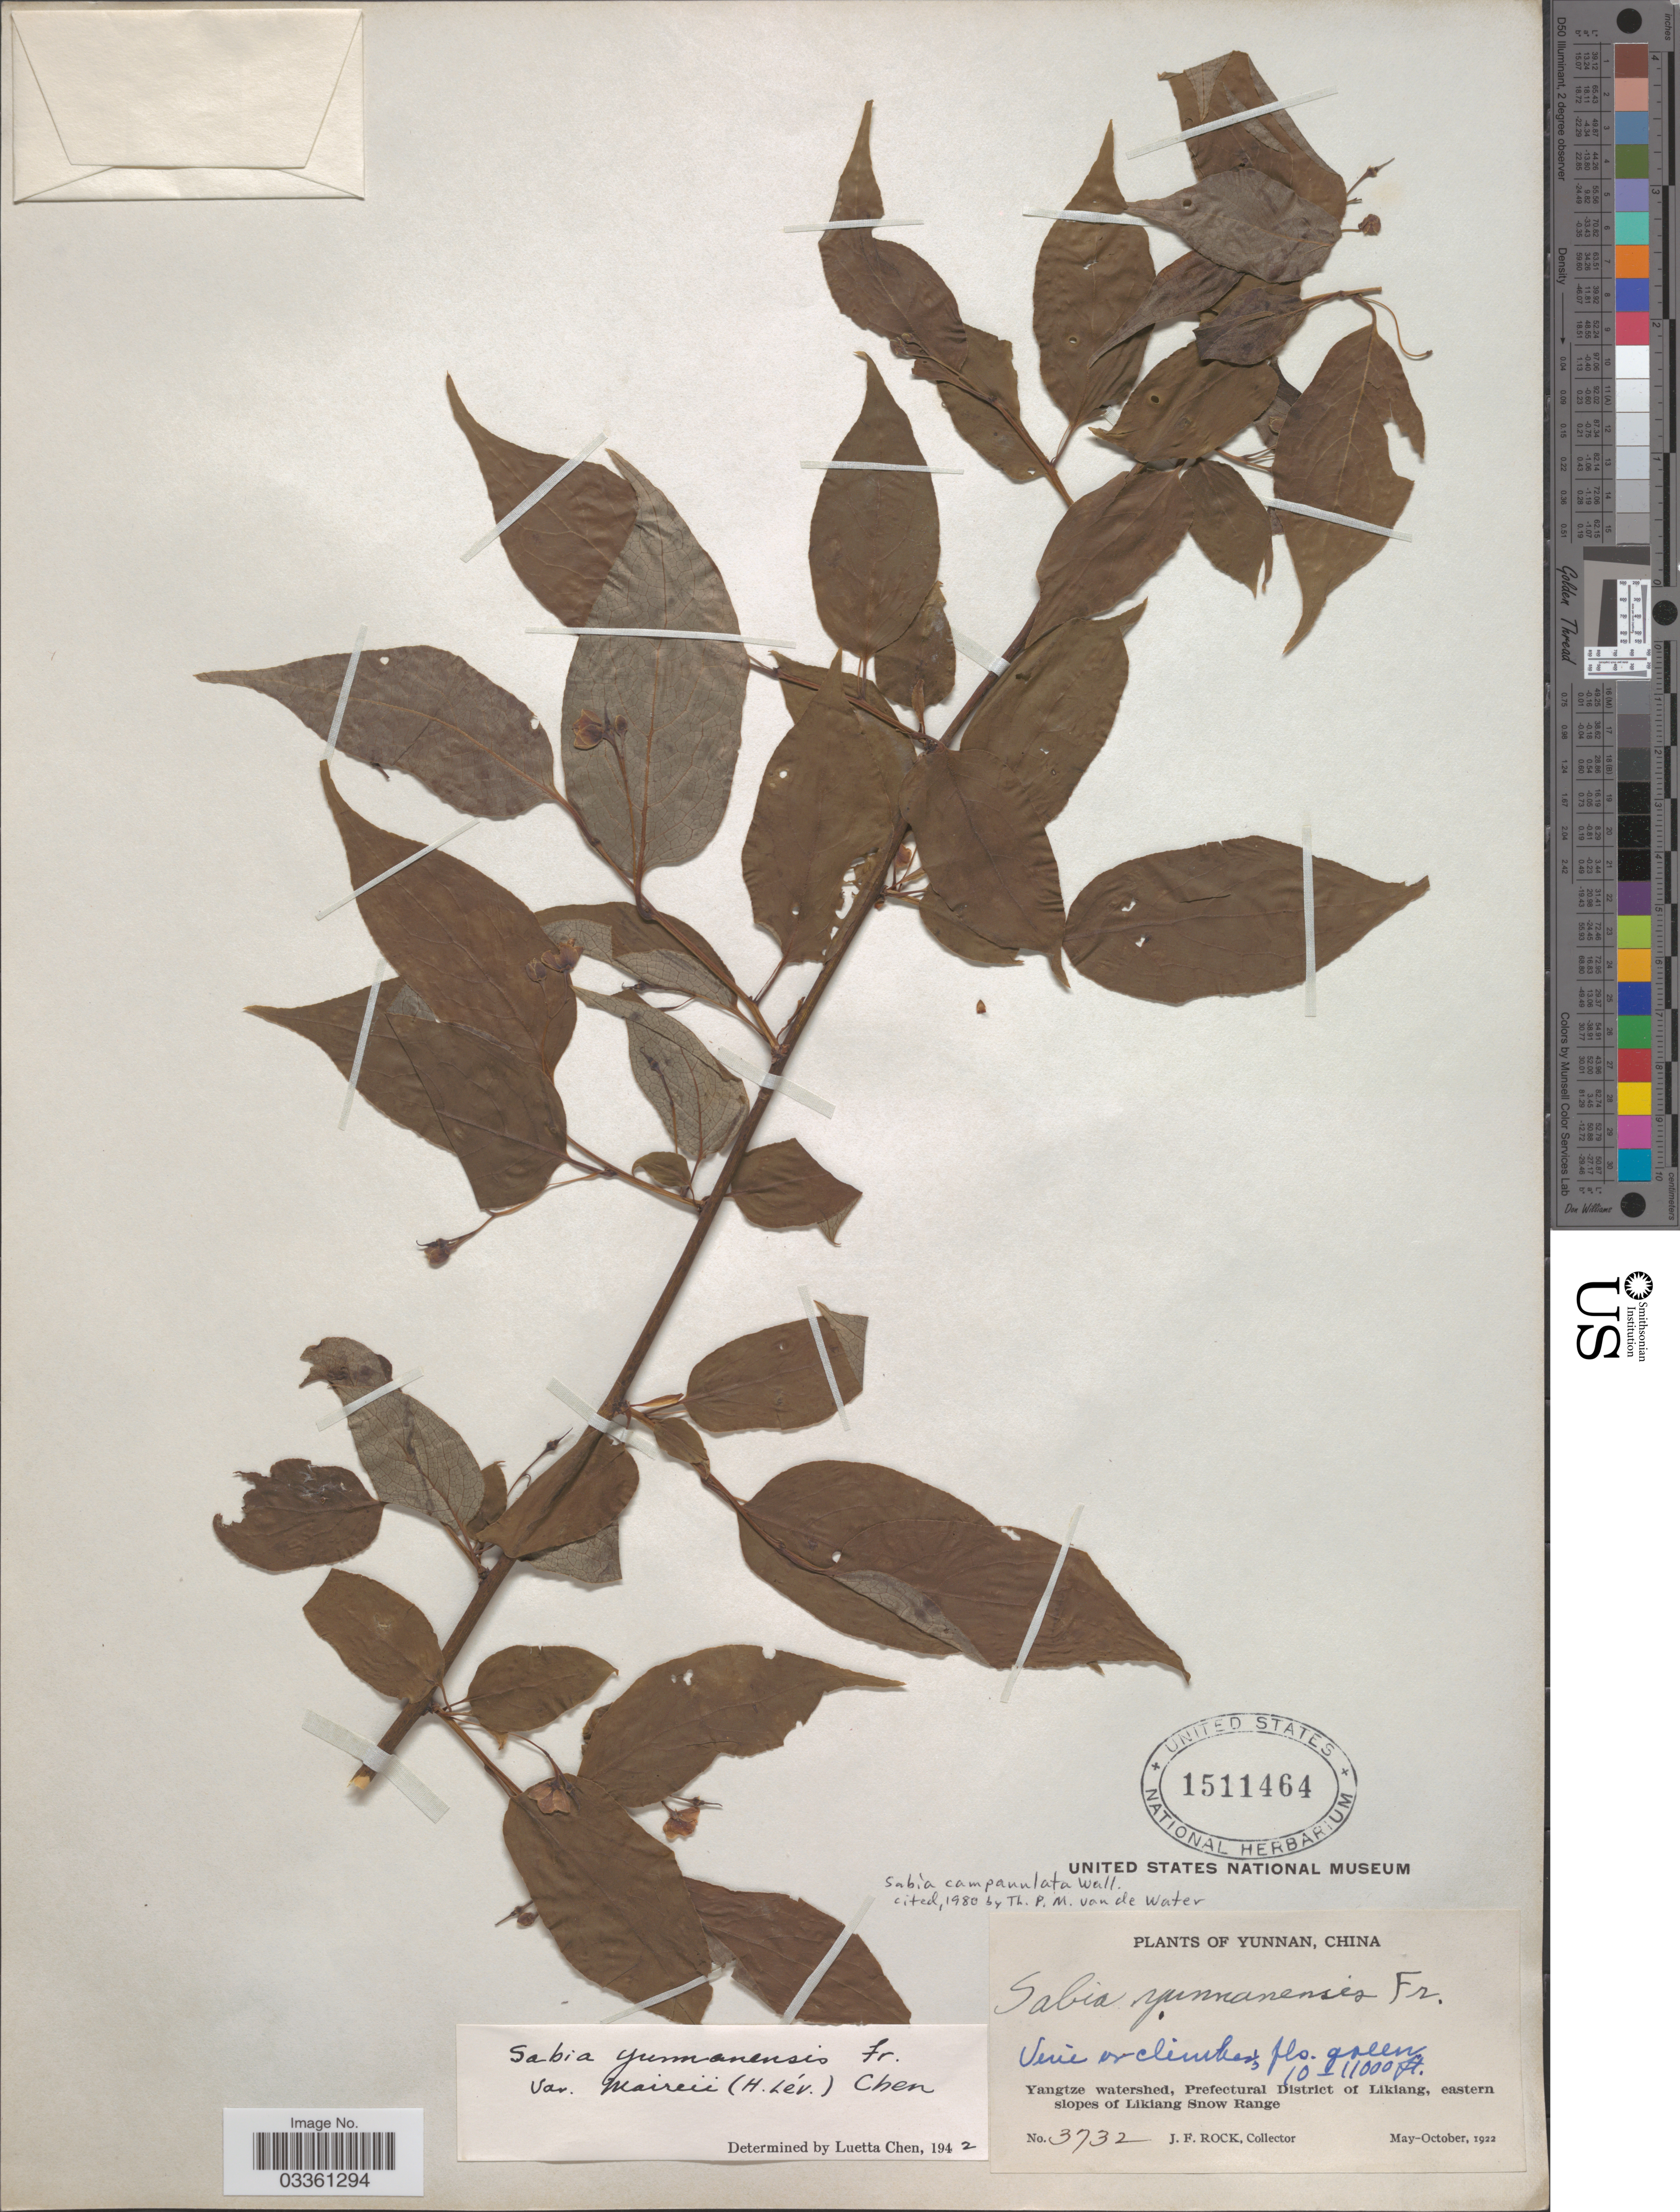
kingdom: Plantae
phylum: Tracheophyta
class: Magnoliopsida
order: Proteales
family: Sabiaceae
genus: Sabia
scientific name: Sabia campanulata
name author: Wall.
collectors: J. Rock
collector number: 3732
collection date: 1922-05/1922-10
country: China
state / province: Yunnan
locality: Yangtze watershed, Prefectural District of Likiang, eastern slopes of Likiang Snow Range.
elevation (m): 3048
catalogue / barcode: US 1511464